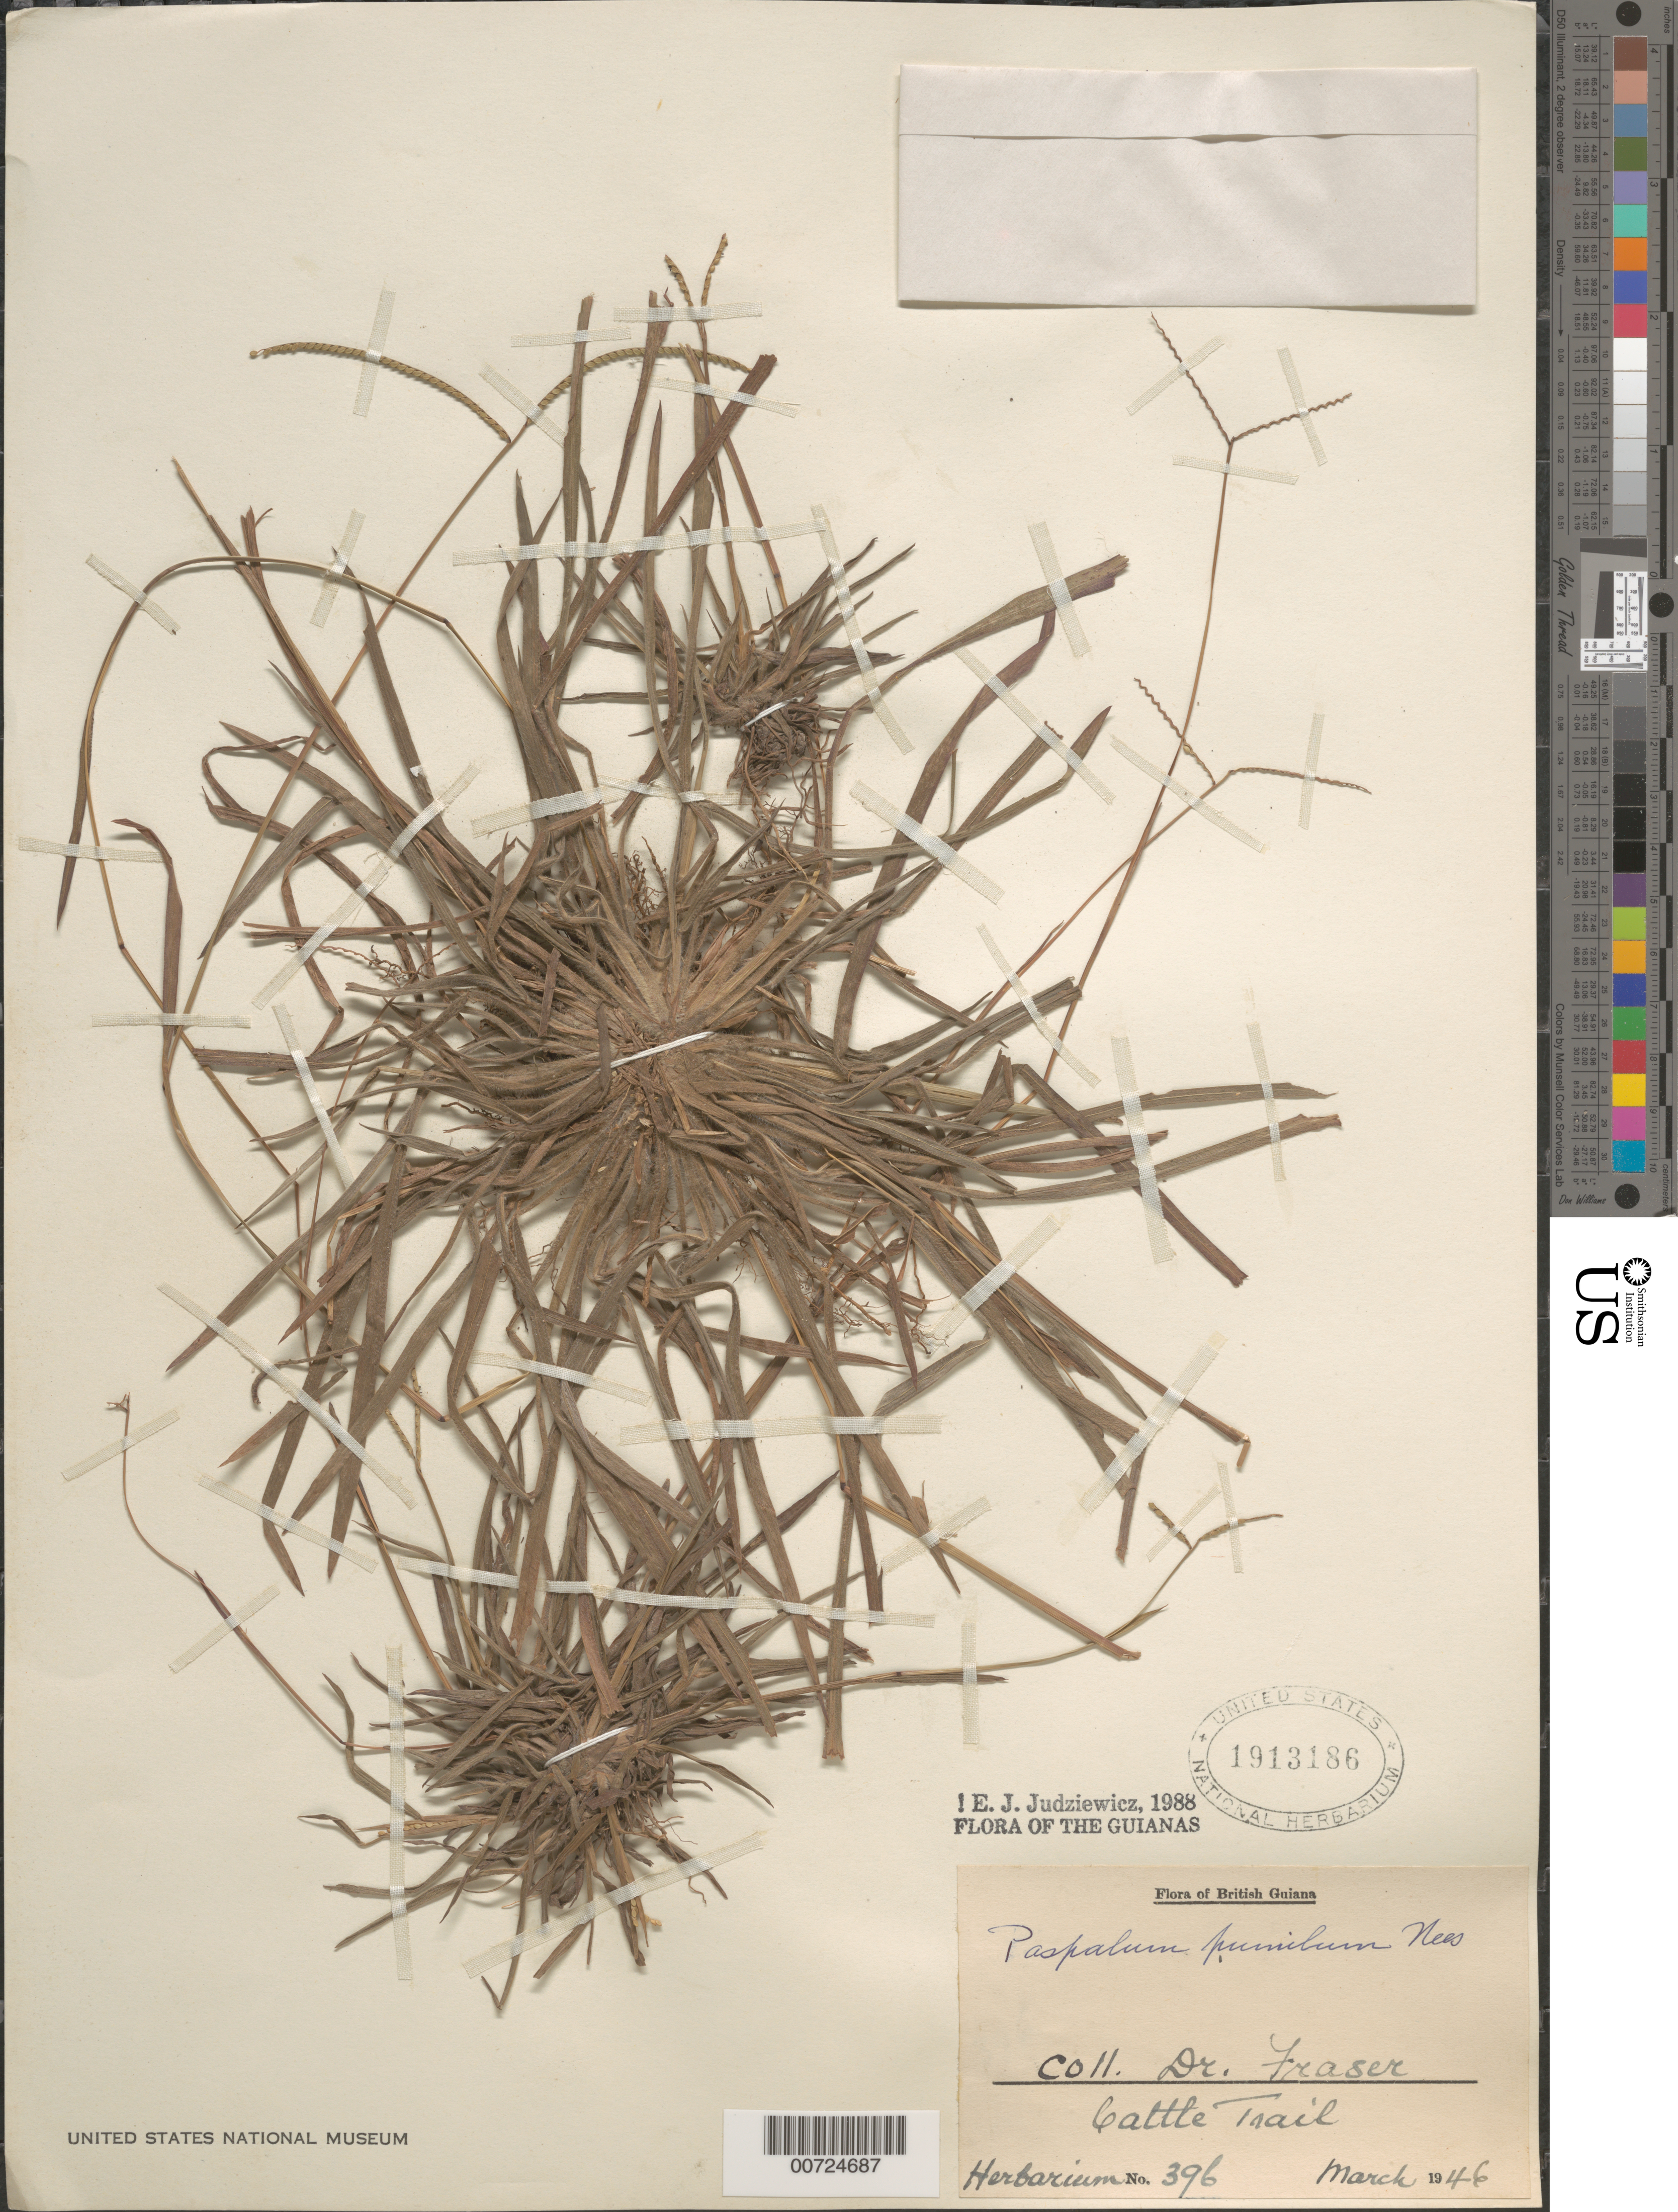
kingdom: Plantae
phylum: Tracheophyta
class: Liliopsida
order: Poales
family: Poaceae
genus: Paspalum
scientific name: Paspalum pumilum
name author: Nees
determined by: Judziewicz, E. J.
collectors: H. Fraser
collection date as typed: Mar-46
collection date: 1946-03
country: Guyana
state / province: U. Takutu-U. Essequibo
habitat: Cattle trail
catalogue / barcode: US 1913186